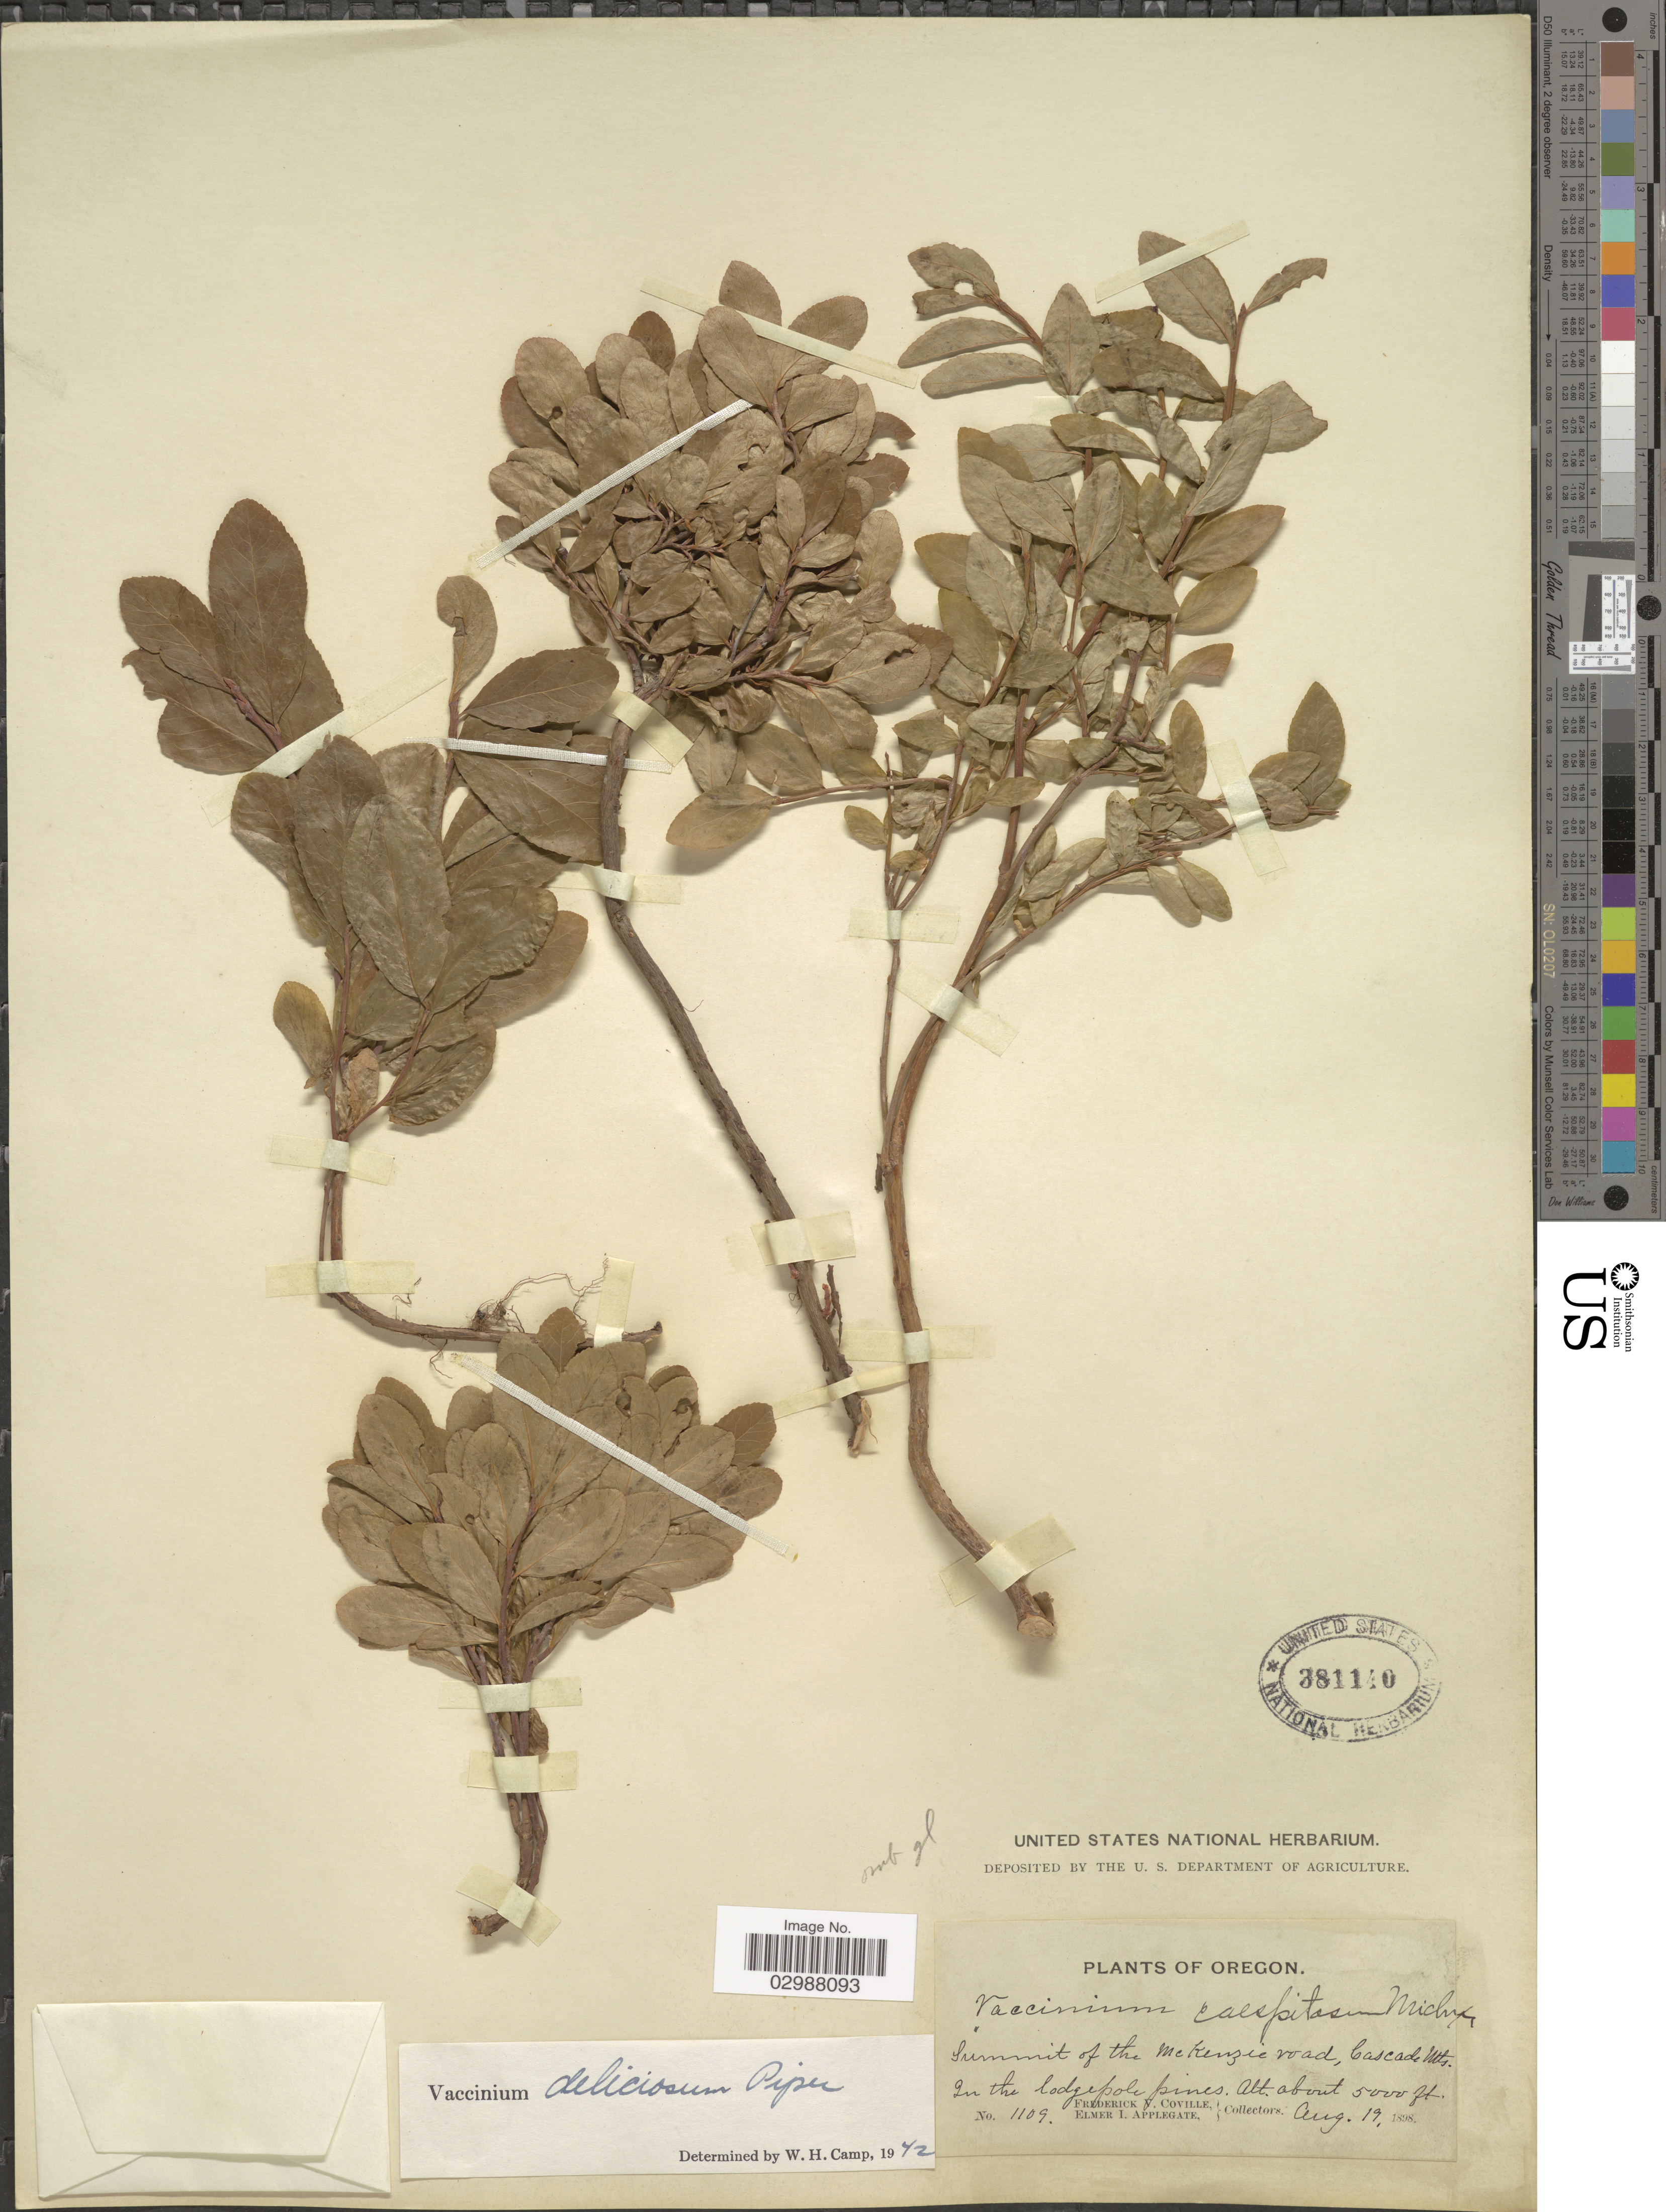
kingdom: Plantae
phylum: Tracheophyta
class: Magnoliopsida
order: Ericales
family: Ericaceae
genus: Vaccinium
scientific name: Vaccinium deliciosum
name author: Piper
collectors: F. V. Coville & E. I. Applegate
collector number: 1109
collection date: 1898-08-19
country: United States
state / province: Oregon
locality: Summit of the McKenzie road, Cascade Mts. In the lodgepole pines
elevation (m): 1524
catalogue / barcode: US 381140